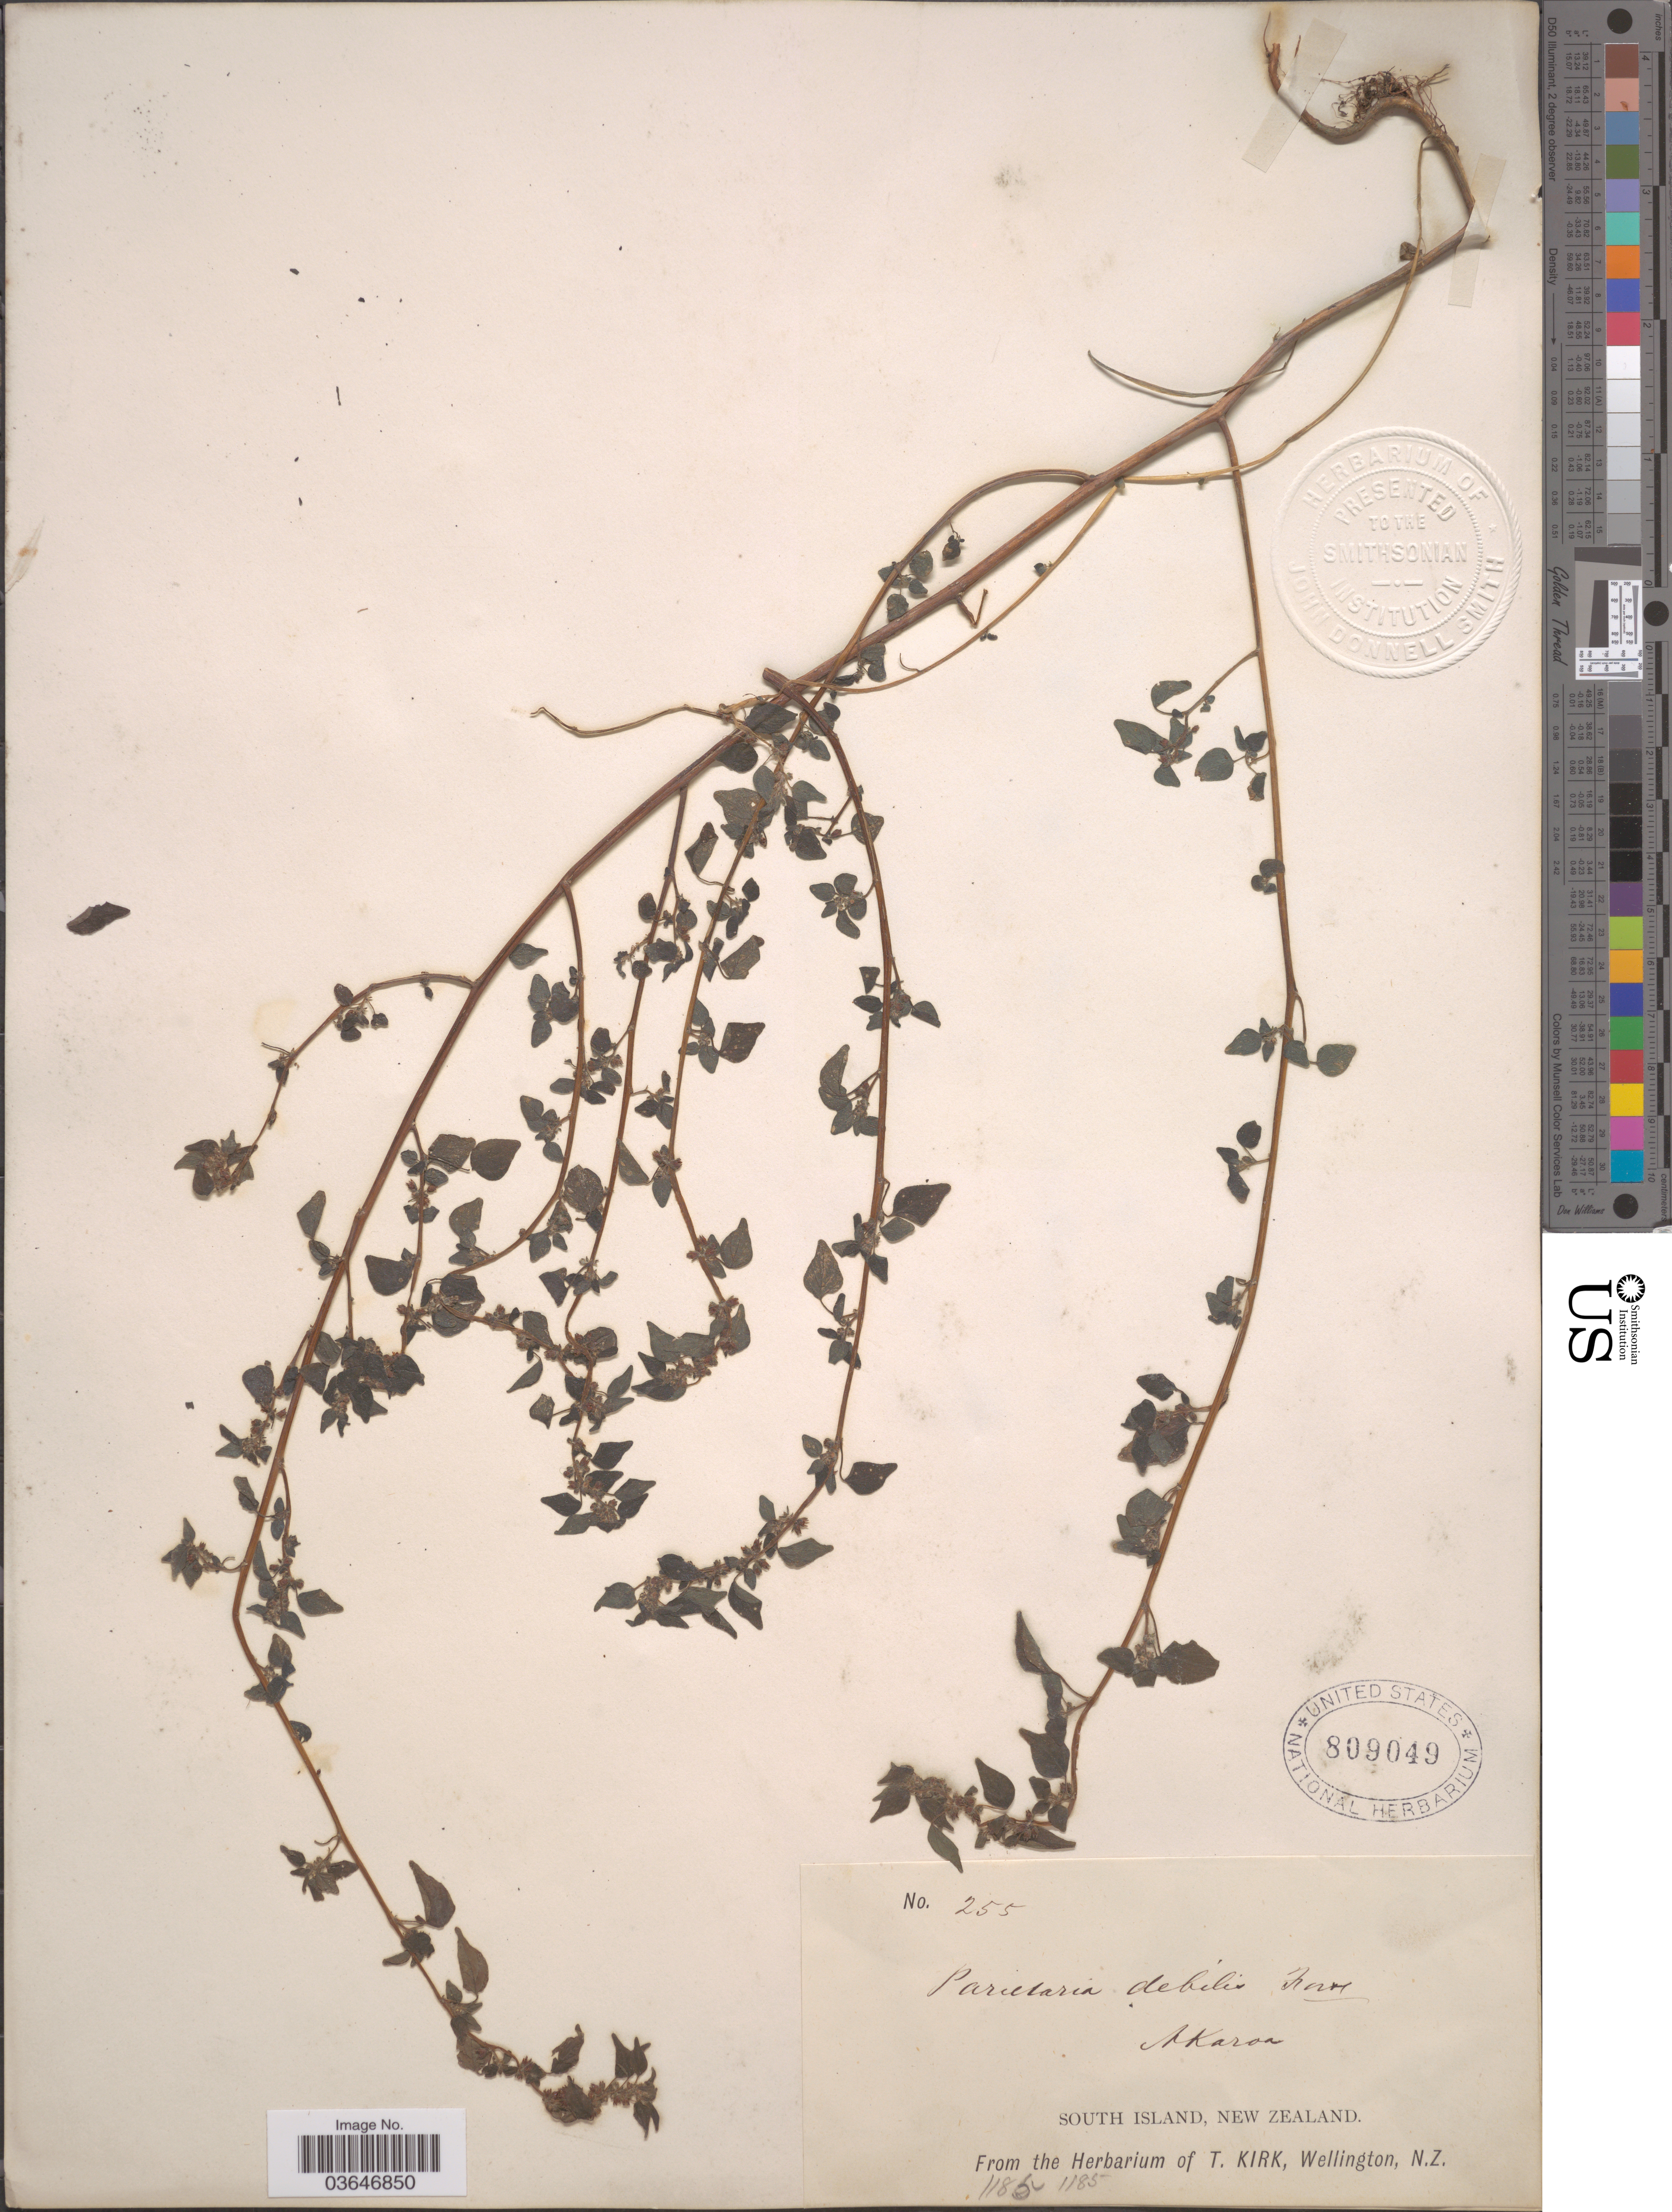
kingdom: Plantae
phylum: Tracheophyta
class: Magnoliopsida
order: Rosales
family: Urticaceae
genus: Parietaria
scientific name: Parietaria debilis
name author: G. Forst.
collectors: ex herb. T. Kirk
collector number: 255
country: New Zealand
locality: Akaroa. South Island.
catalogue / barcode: US 809049